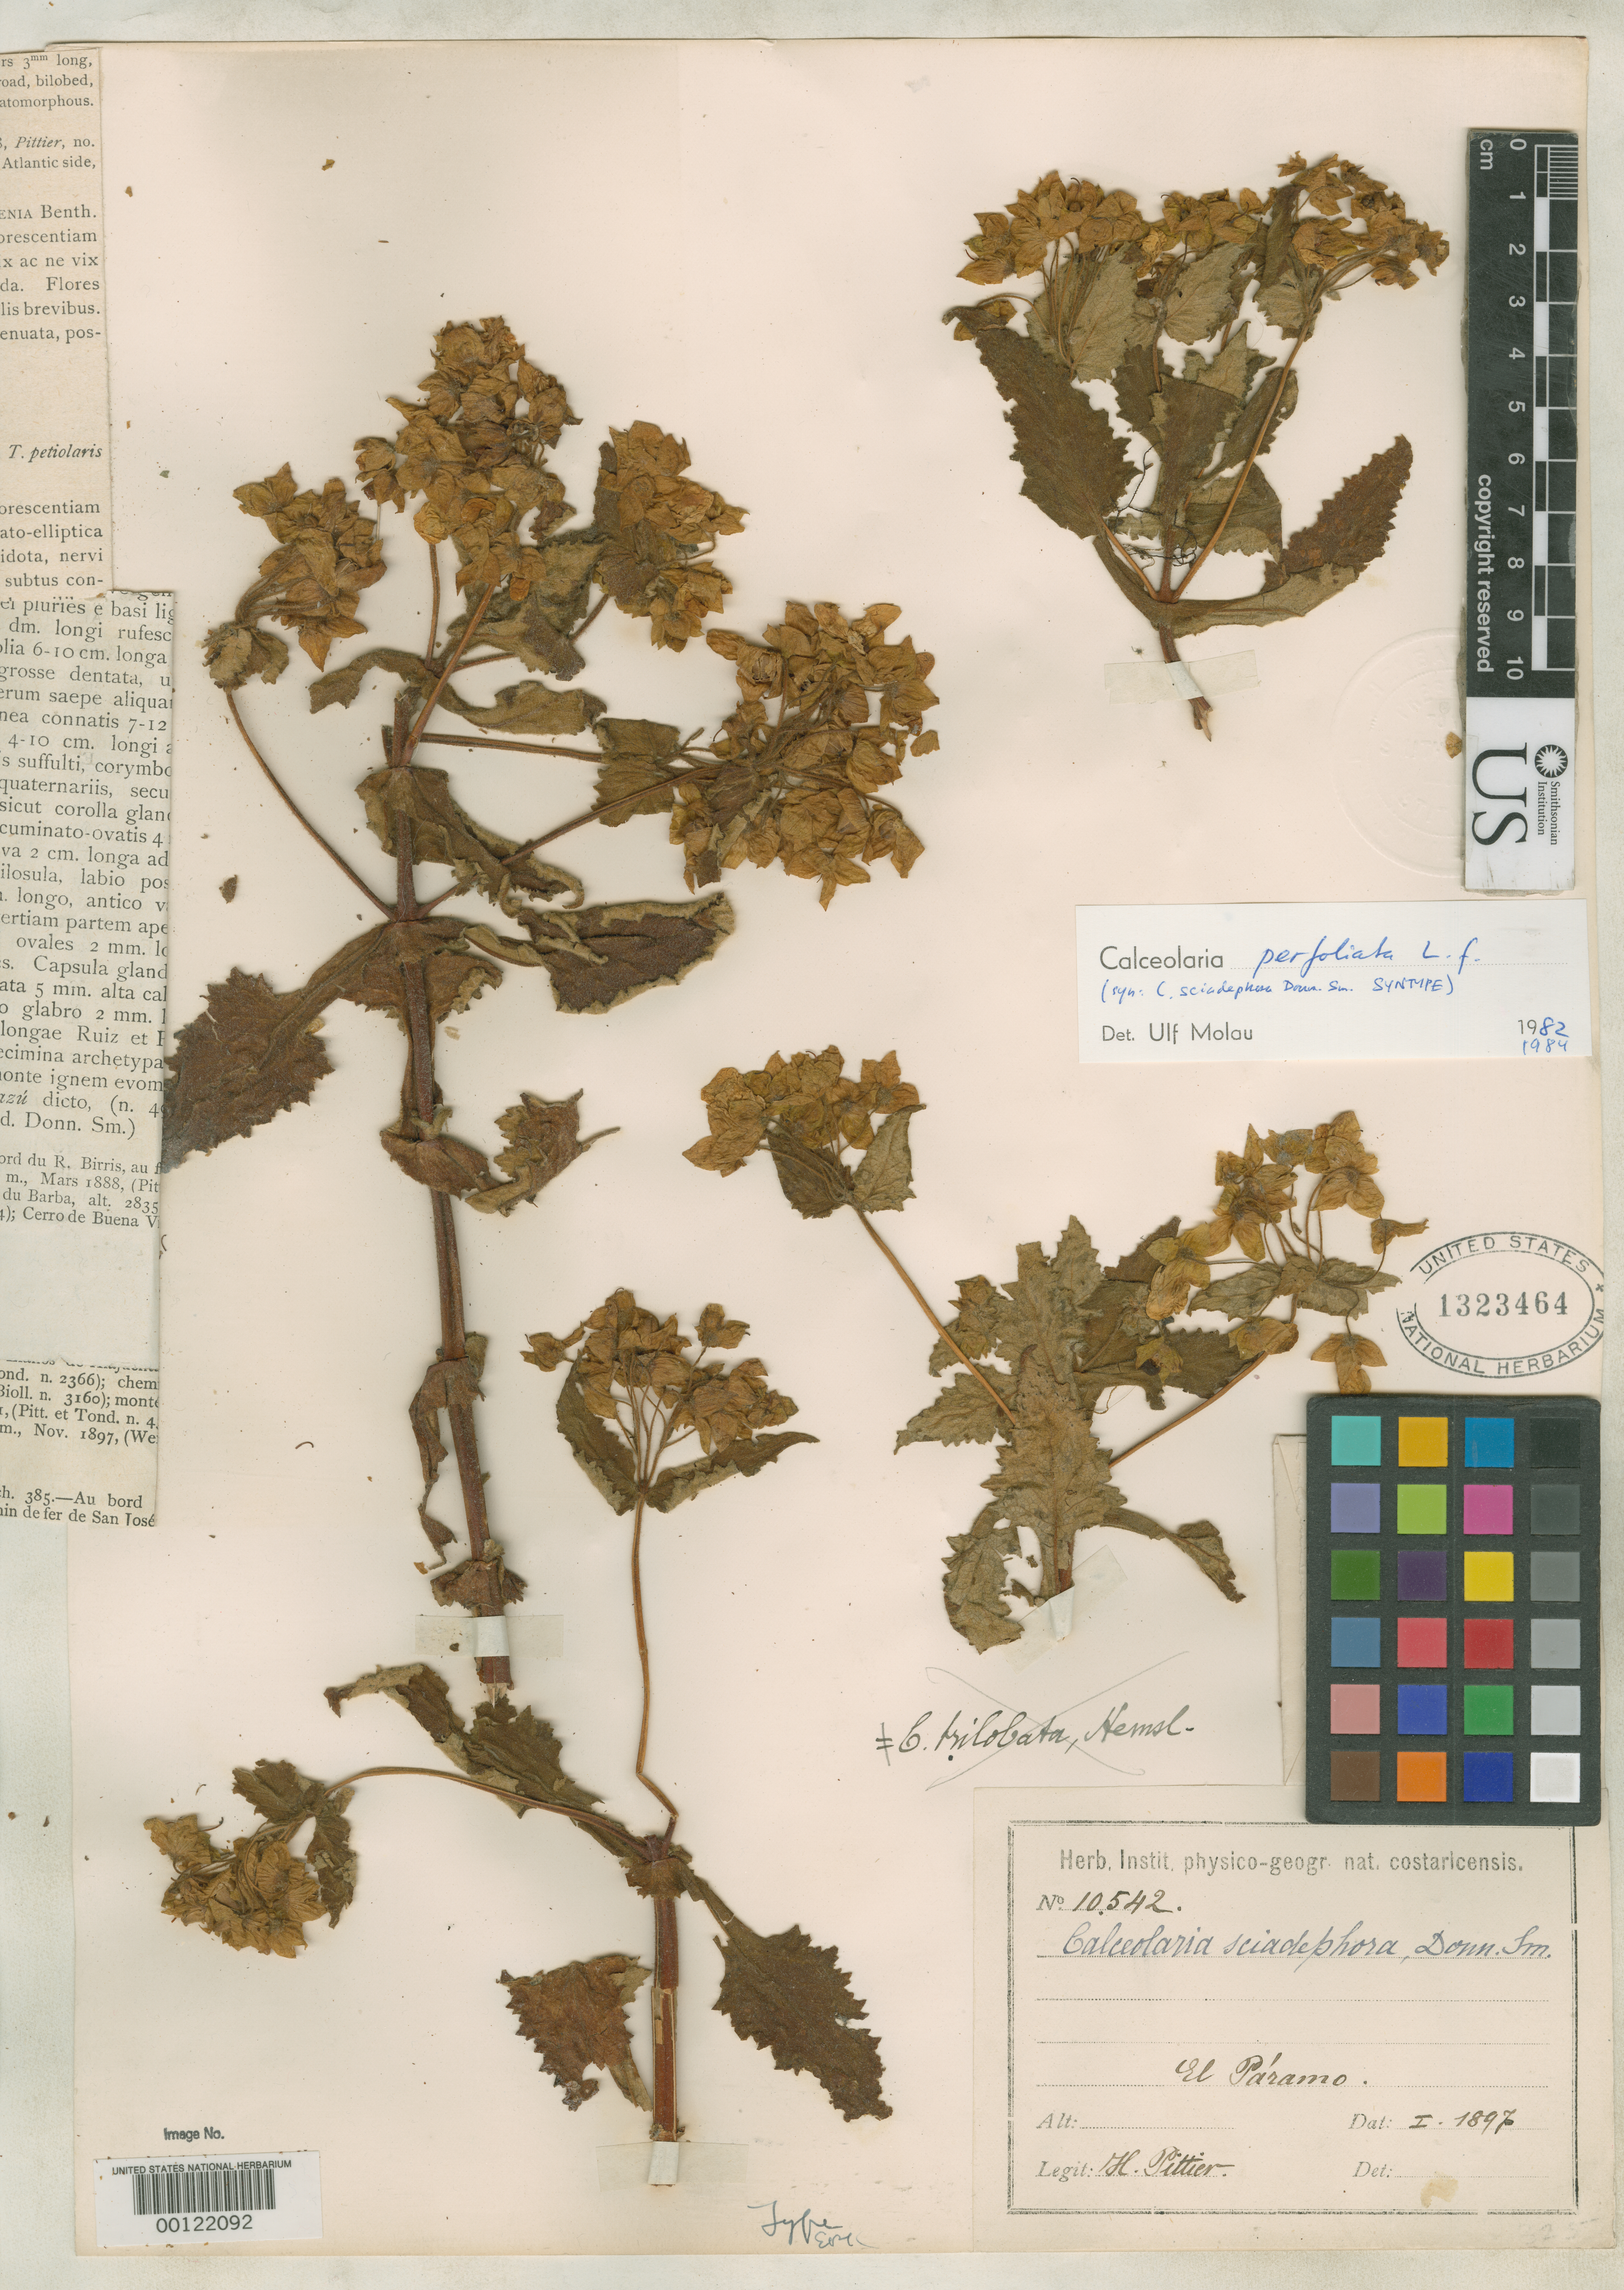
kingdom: Plantae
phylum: Tracheophyta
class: Magnoliopsida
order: Lamiales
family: Calceolariaceae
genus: Calceolaria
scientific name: Calceolaria sciadephora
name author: Donn. Sm.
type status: Isotype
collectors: H. F. Pittier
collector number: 10542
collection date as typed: Jan 1897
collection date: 1897-01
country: Costa Rica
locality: Paramos de La Muerte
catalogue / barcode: US 1323464